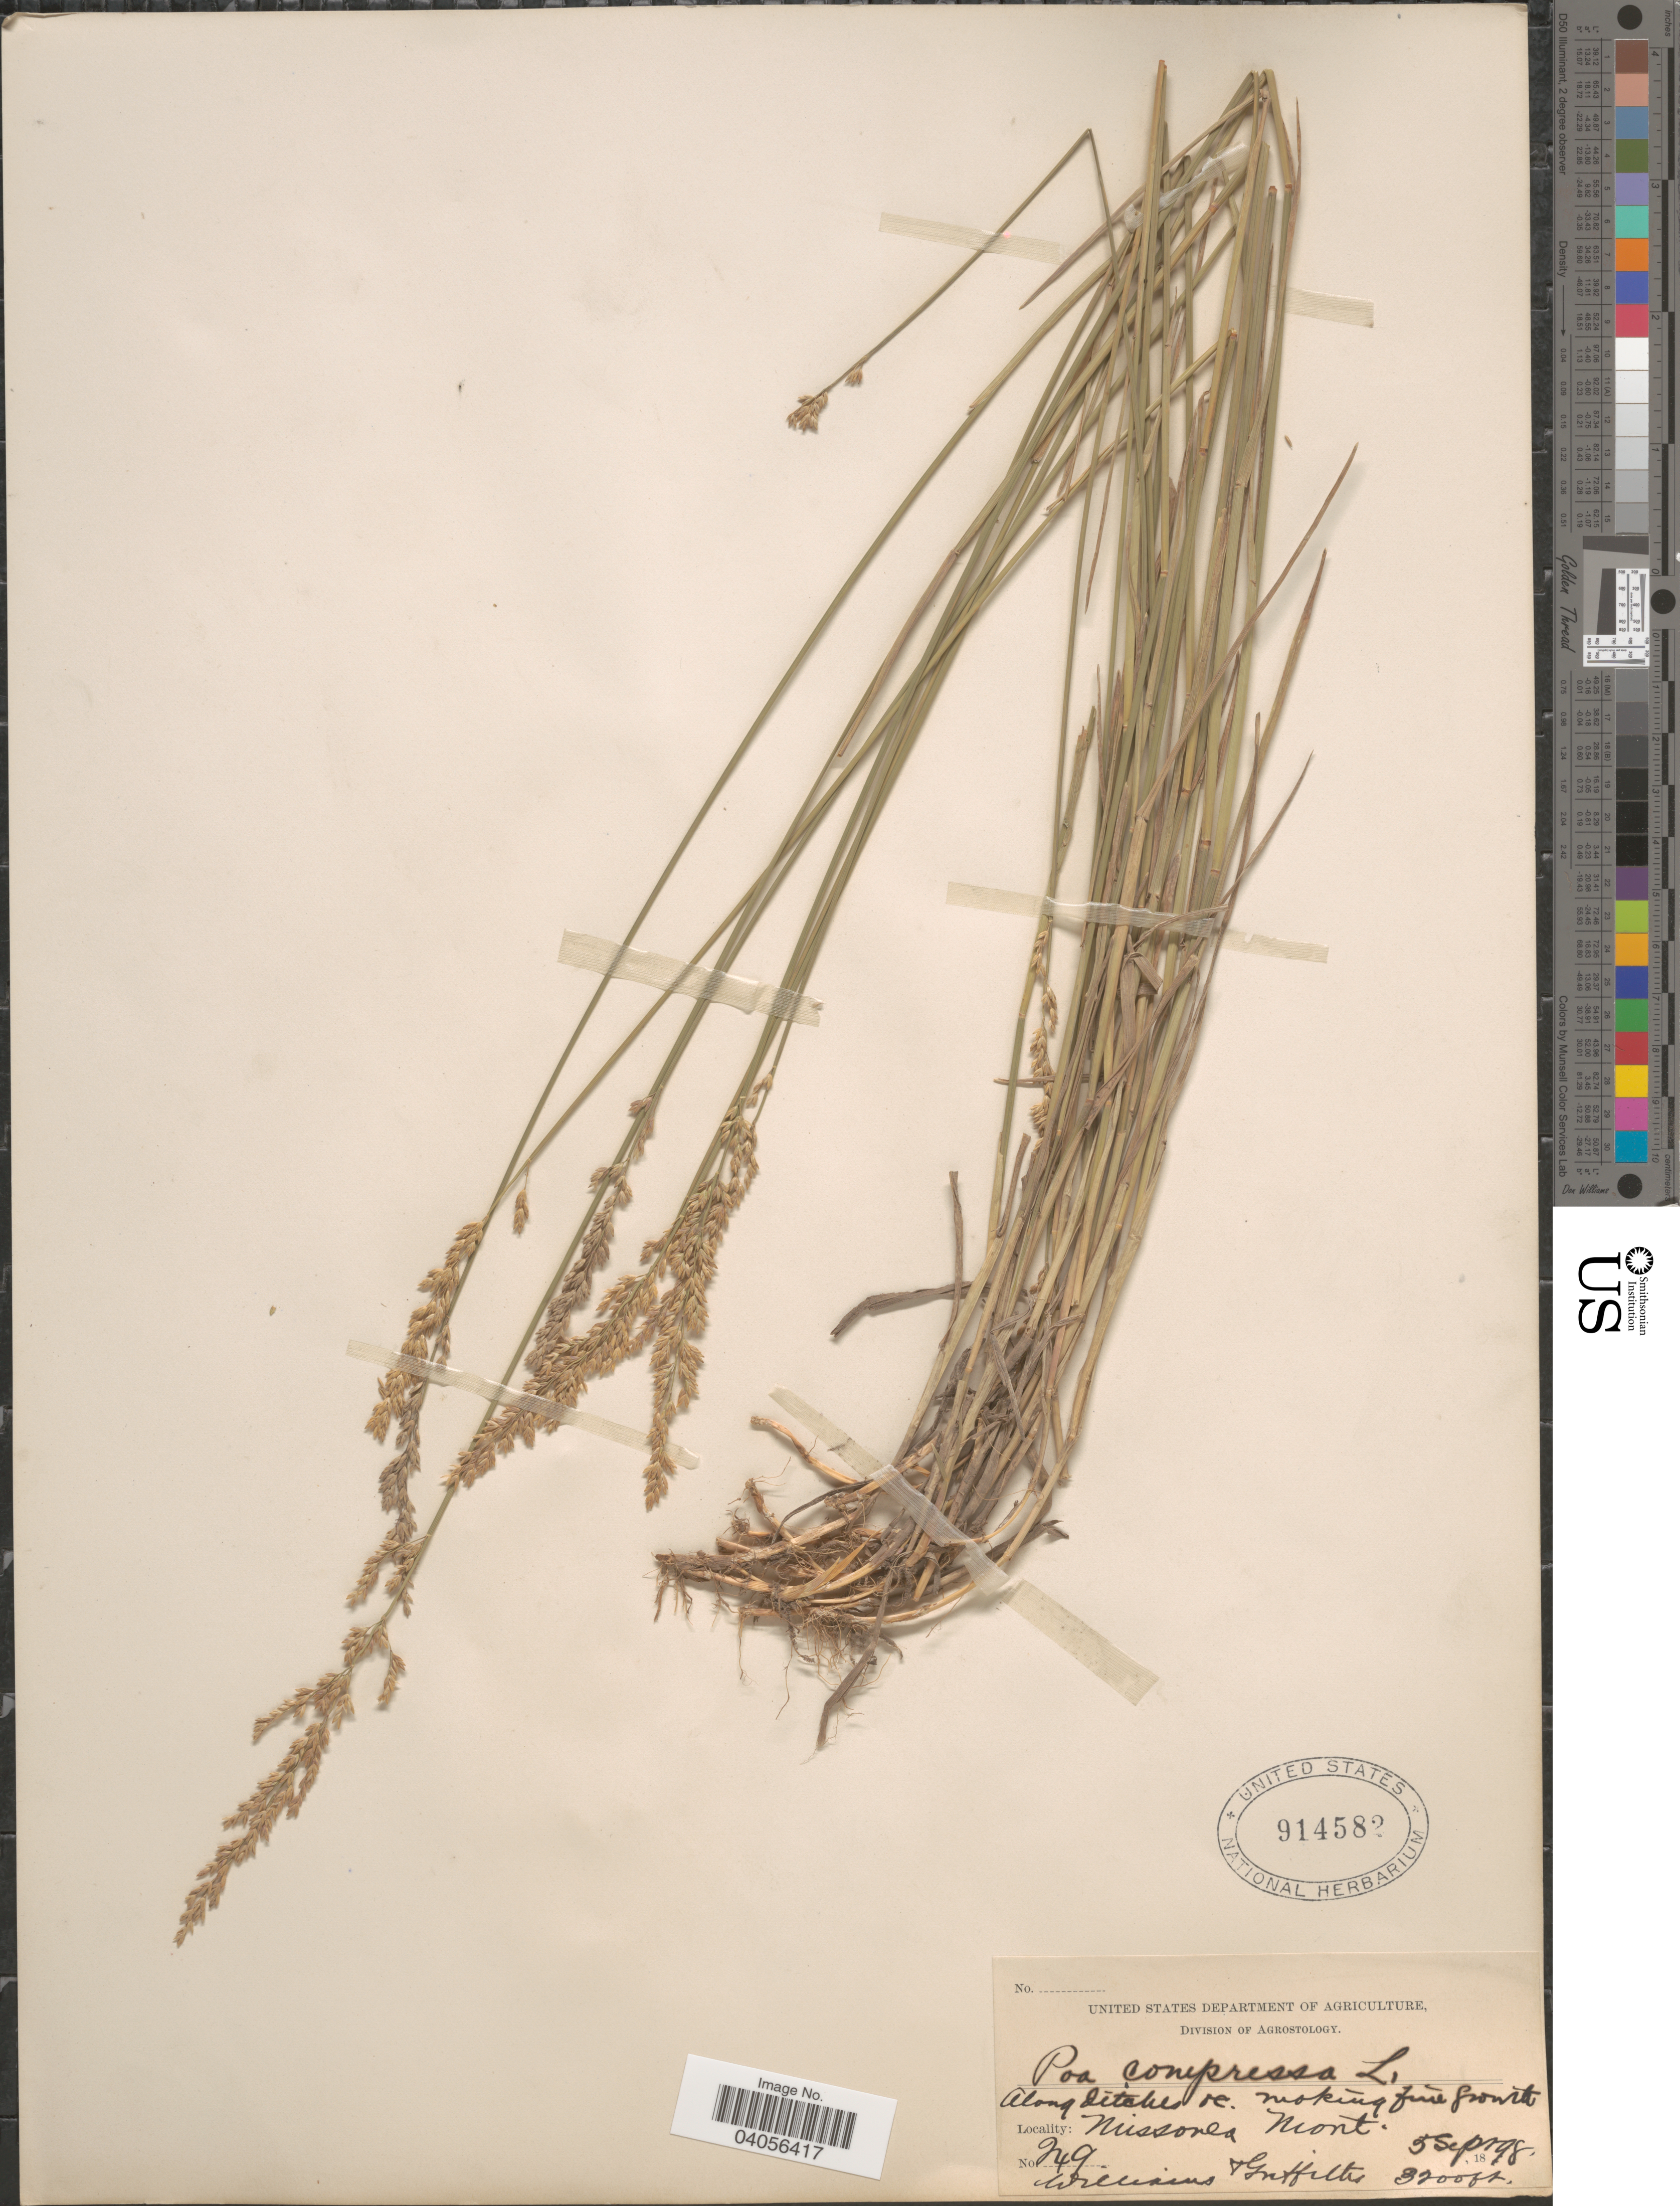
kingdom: Plantae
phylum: Tracheophyta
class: Liliopsida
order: Poales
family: Poaceae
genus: Poa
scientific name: Poa compressa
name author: L.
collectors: -- Williams & -- Griffiths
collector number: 249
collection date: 1898-09-05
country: United States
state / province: Montana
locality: Missoula.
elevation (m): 975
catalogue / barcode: US 914582